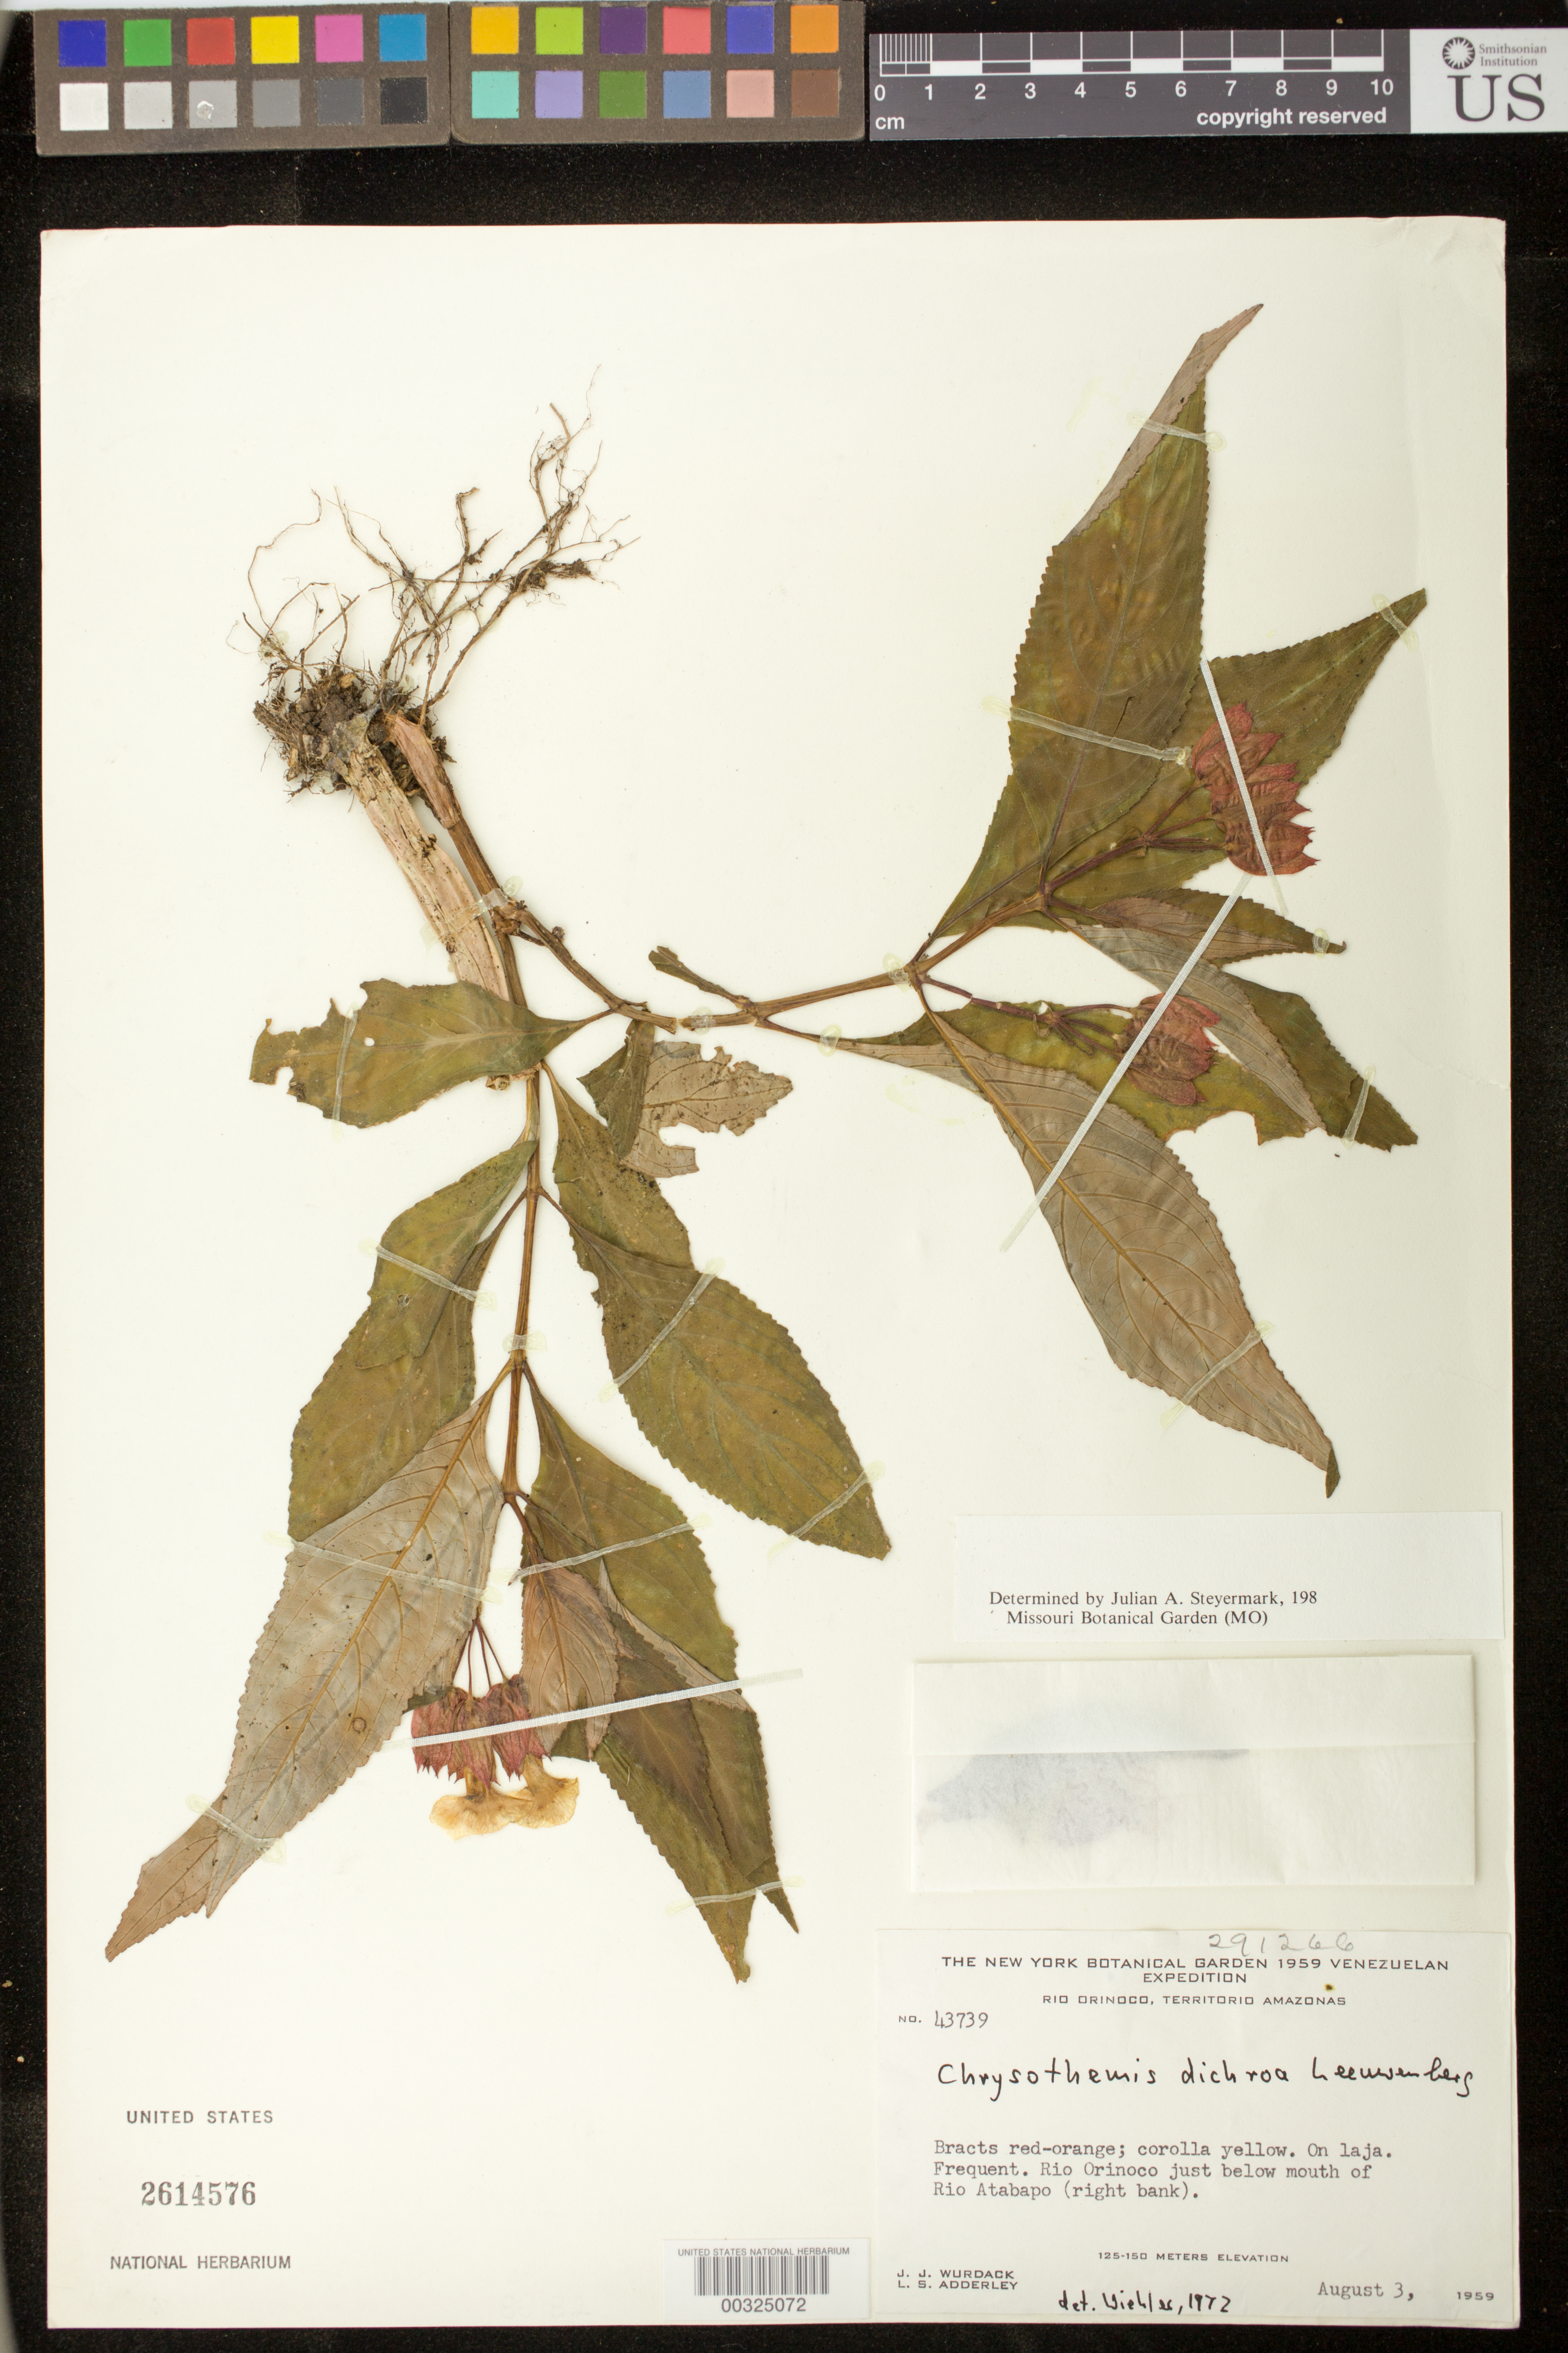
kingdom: Plantae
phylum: Tracheophyta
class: Magnoliopsida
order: Lamiales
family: Gesneriaceae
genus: Chrysothemis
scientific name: Chrysothemis dichroa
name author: Leeuwenb.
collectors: J. J. Wurdack & L. S. Adderley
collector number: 43739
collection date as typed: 03 Aug 1959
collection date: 1959-08-03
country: Venezuela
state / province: Amazonas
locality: Rio Orinoco just below mouth of Rio Atabapo (right bank)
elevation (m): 125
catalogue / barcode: US 2614576